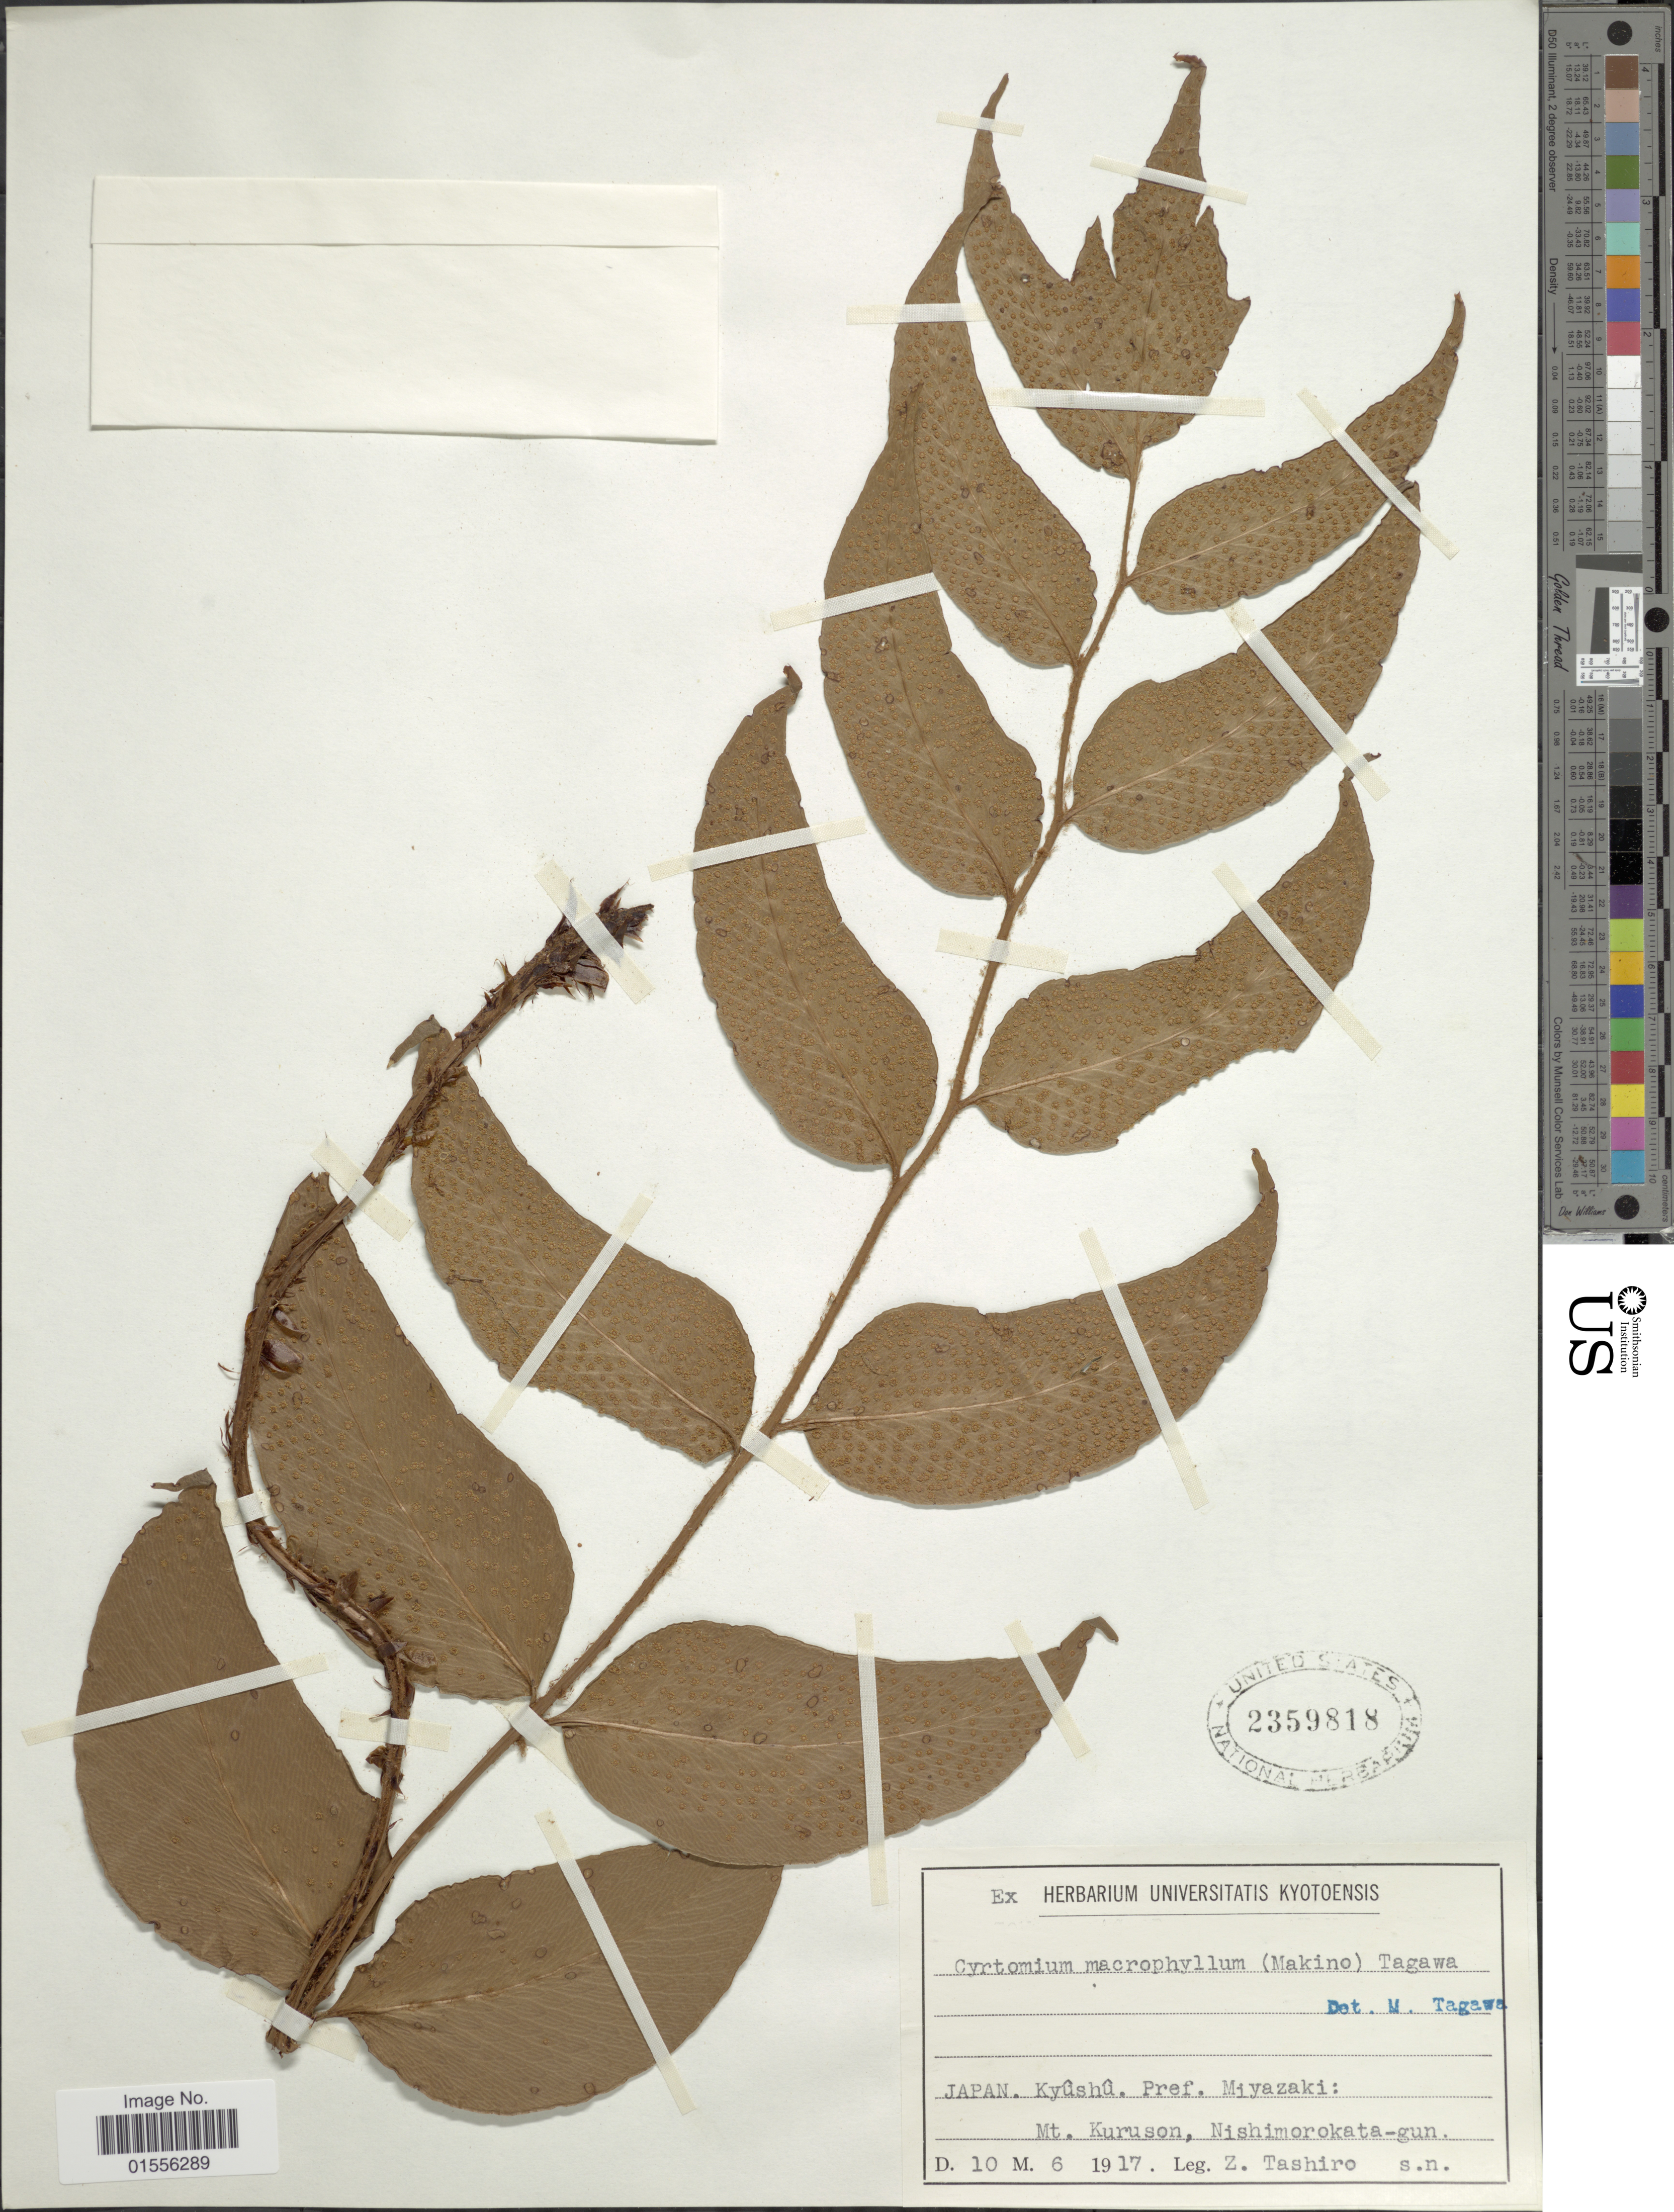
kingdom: Plantae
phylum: Tracheophyta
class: Polypodiopsida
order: Polypodiales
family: Dryopteridaceae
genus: Cyrtomium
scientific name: Cyrtomium macrophyllum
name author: (Makino) Tagawa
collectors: Z. Tashiro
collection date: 1917-06-10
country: Japan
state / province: Miyazaki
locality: Kyûshû Pref Miyazaki: Mt Kuruson, Nishimorokata-gun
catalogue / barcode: US 2359818